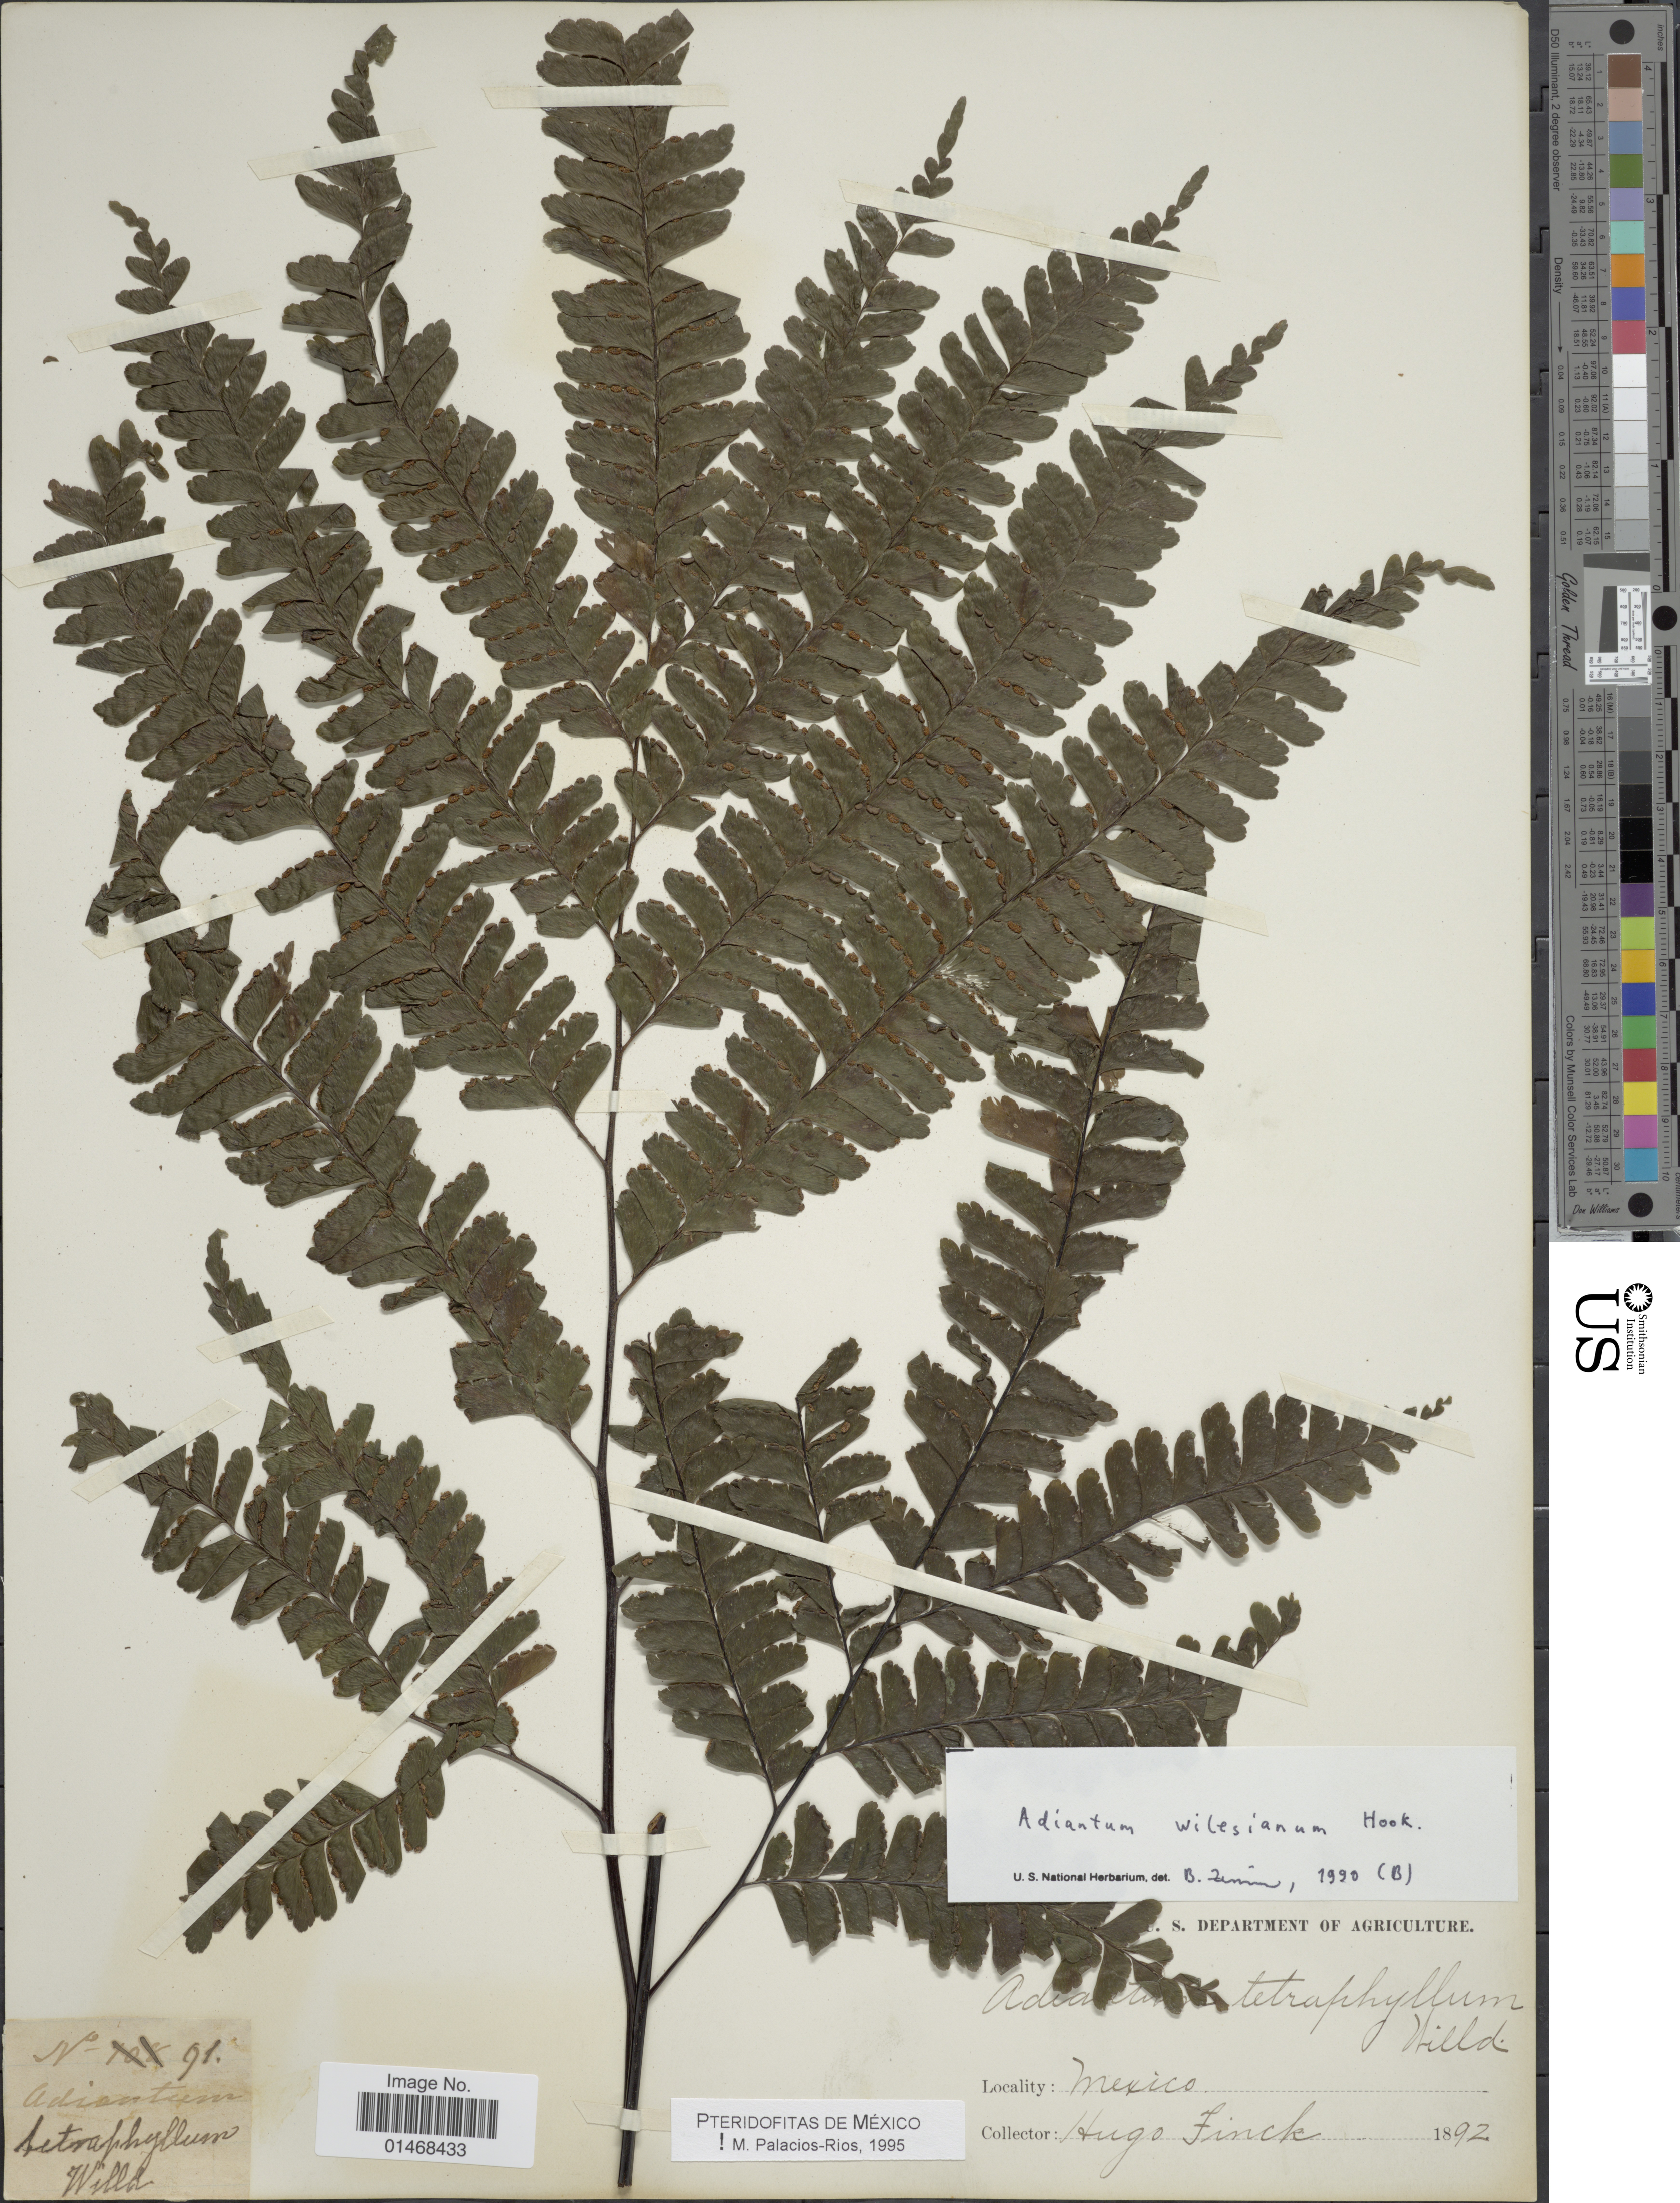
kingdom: Plantae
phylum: Tracheophyta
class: Polypodiopsida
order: Polypodiales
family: Pteridaceae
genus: Adiantum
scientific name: Adiantum wilesianum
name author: Hook.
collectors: H. Finck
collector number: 91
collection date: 1892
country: Mexico